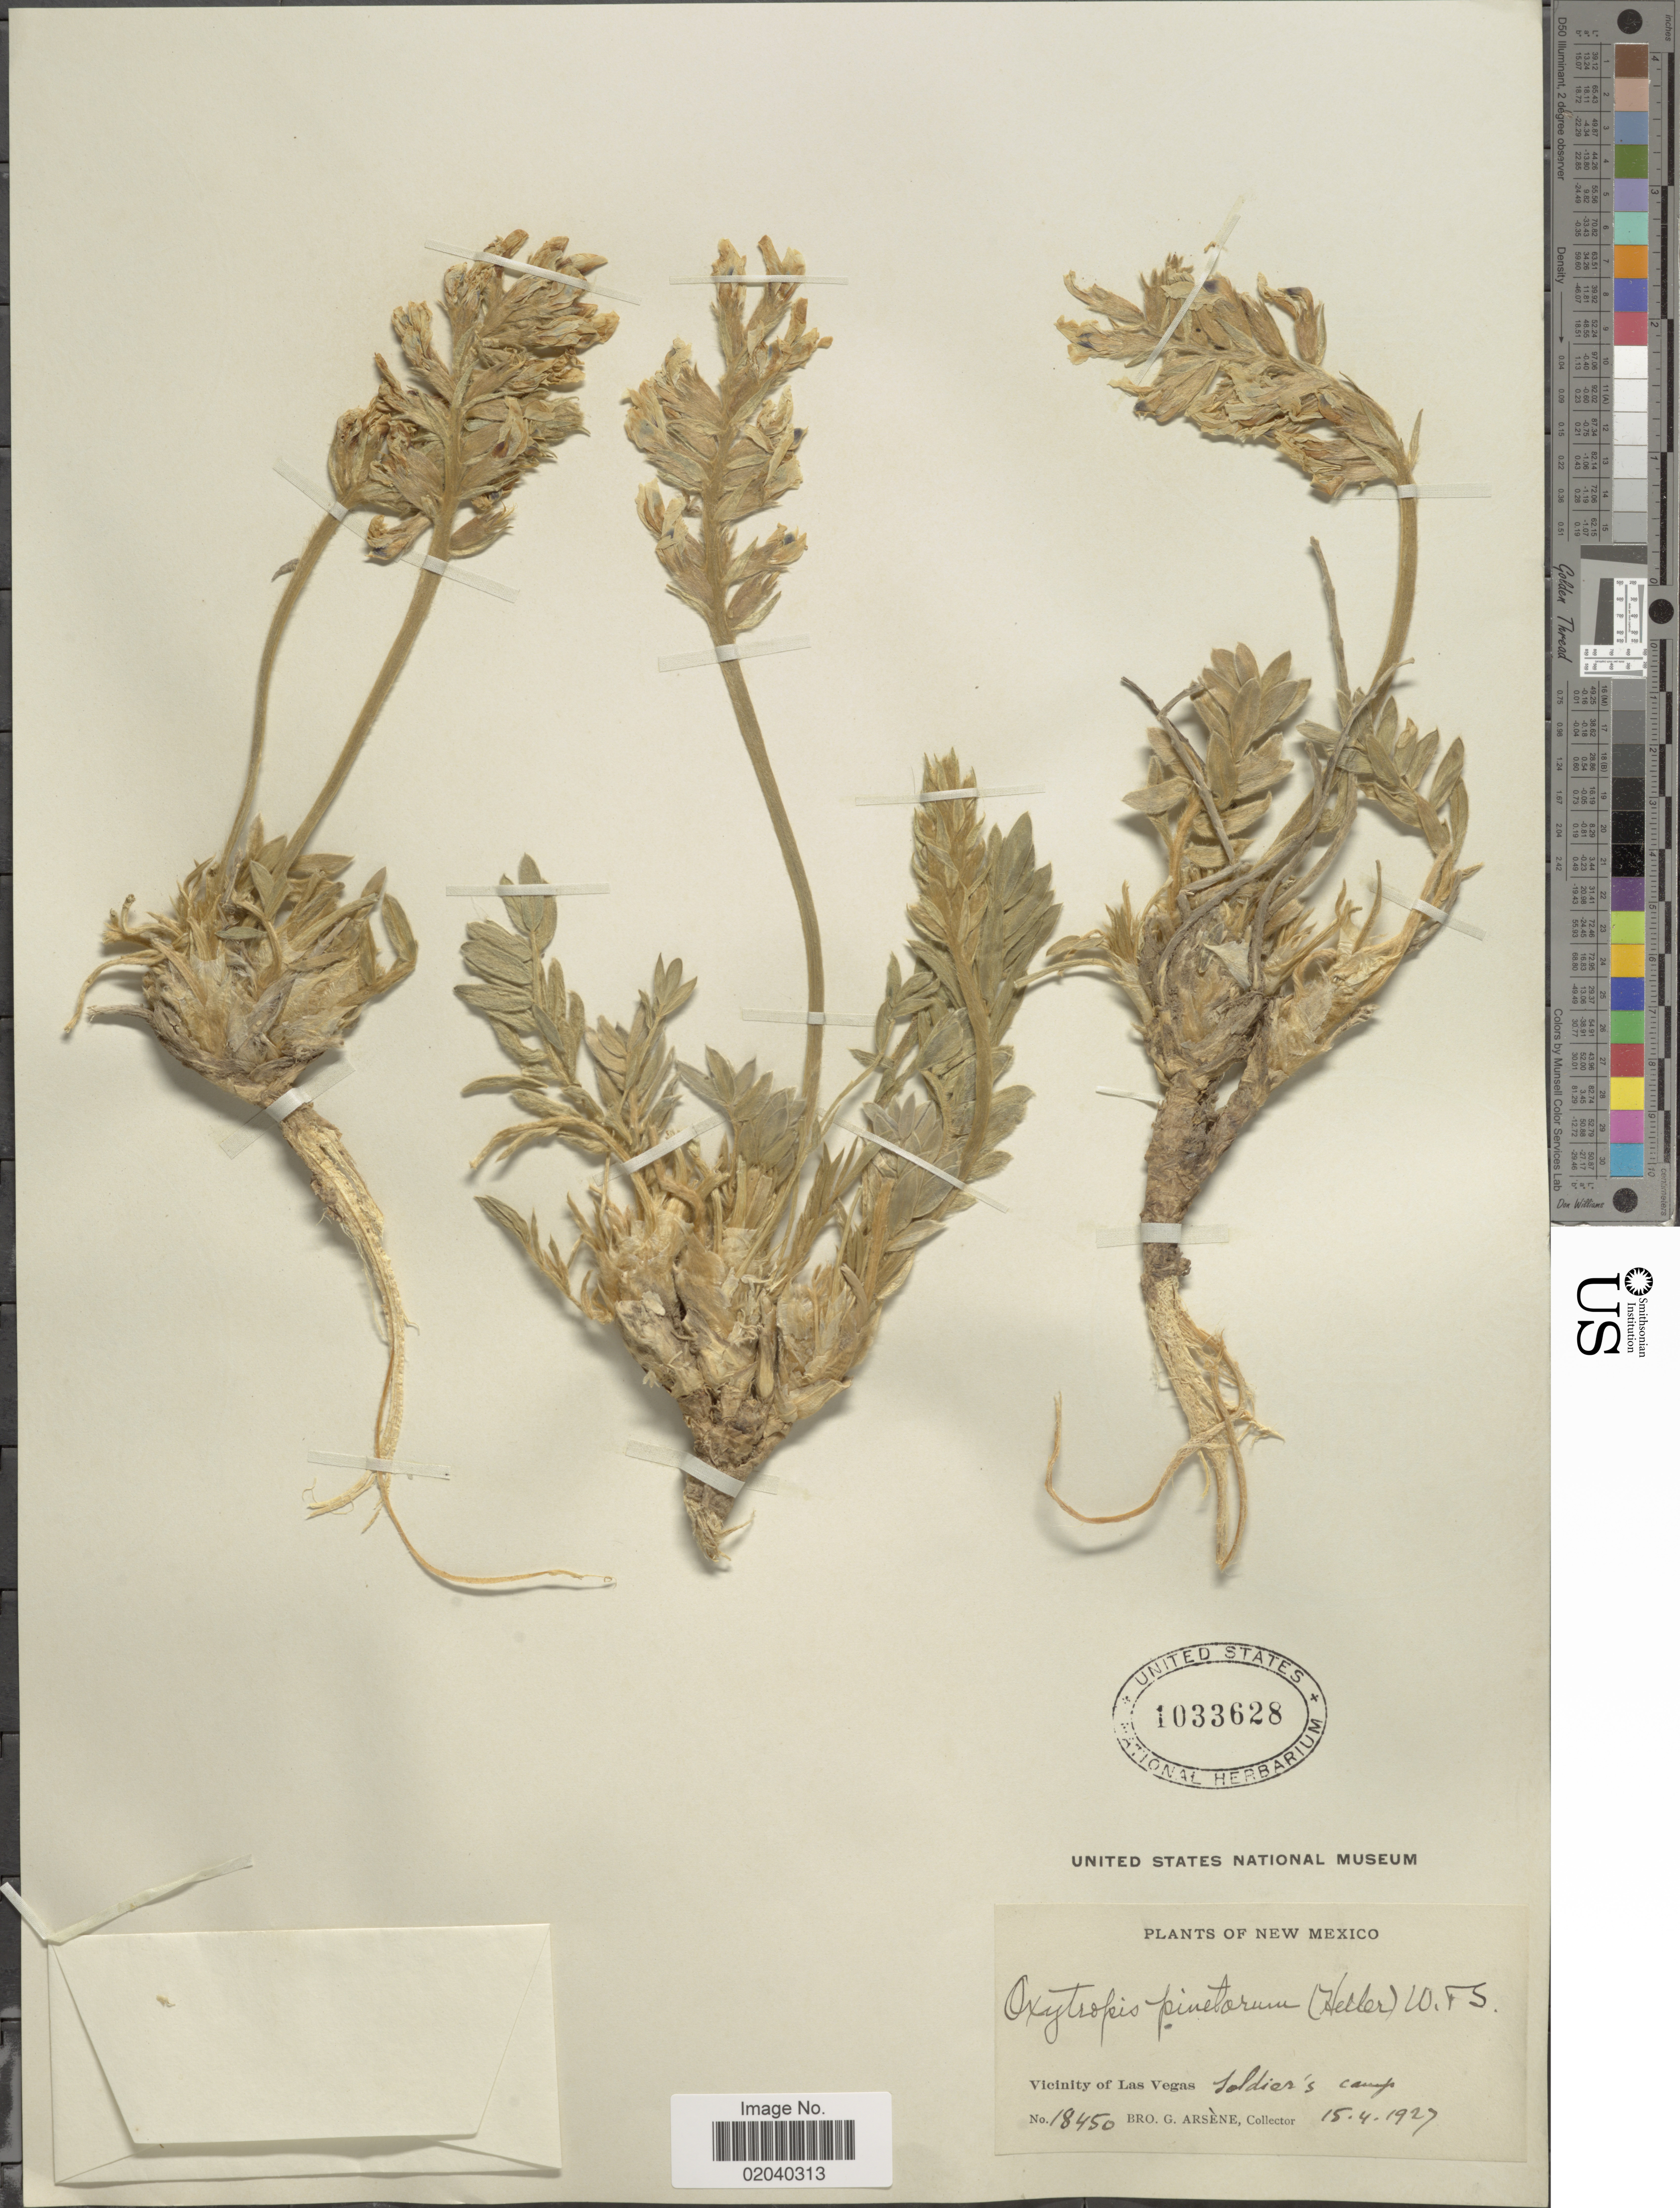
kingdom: Plantae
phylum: Tracheophyta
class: Magnoliopsida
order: Fabales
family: Fabaceae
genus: Oxytropis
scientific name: Oxytropis sericea var. sericea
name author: Nutt.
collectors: Bro. G. Arsène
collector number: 18450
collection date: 1927-04-15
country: United States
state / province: New Mexico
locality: Vicinity of Las Vegas. Soldier's camp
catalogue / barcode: US 1033628